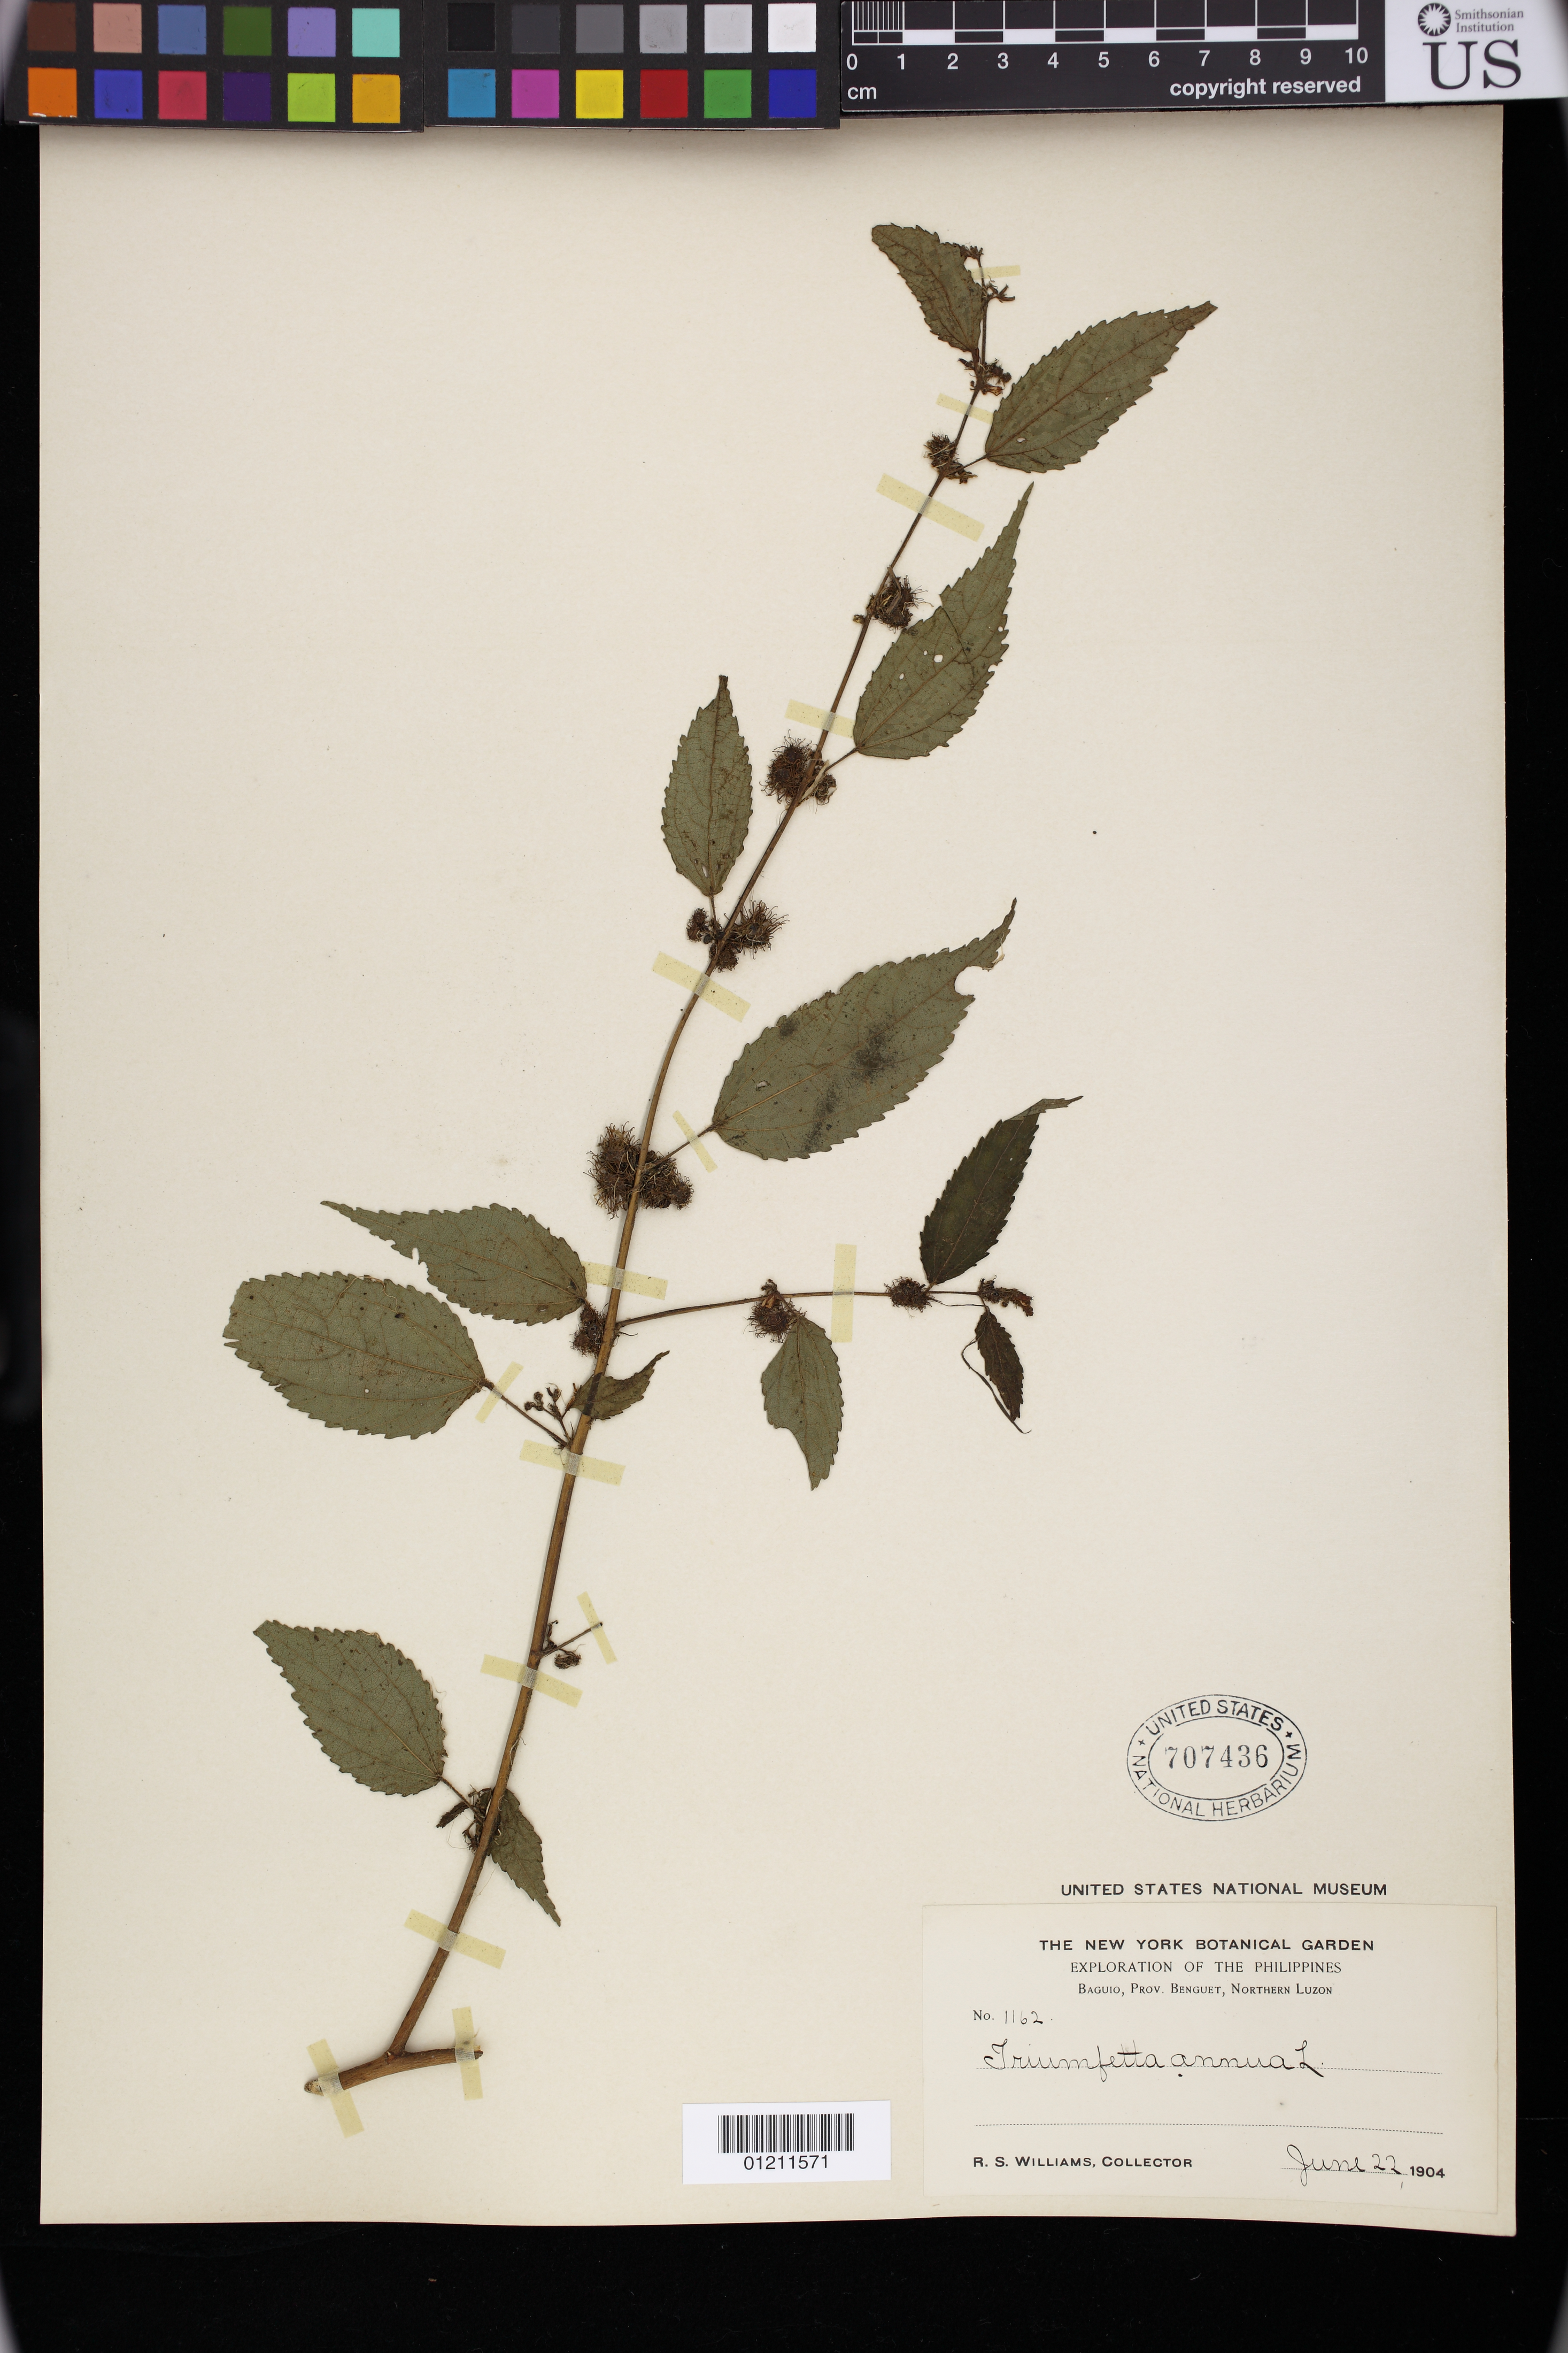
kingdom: Plantae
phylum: Tracheophyta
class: Magnoliopsida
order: Malvales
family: Malvaceae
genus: Triumfetta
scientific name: Triumfetta annua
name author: L.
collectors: R. S. Williams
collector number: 1162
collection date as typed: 22 Jun 1904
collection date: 1904-06-22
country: Philippines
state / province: Cordillera (Administrative Region)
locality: Baguio, Prov. Benguet, Northern Luzon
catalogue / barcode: US 707436